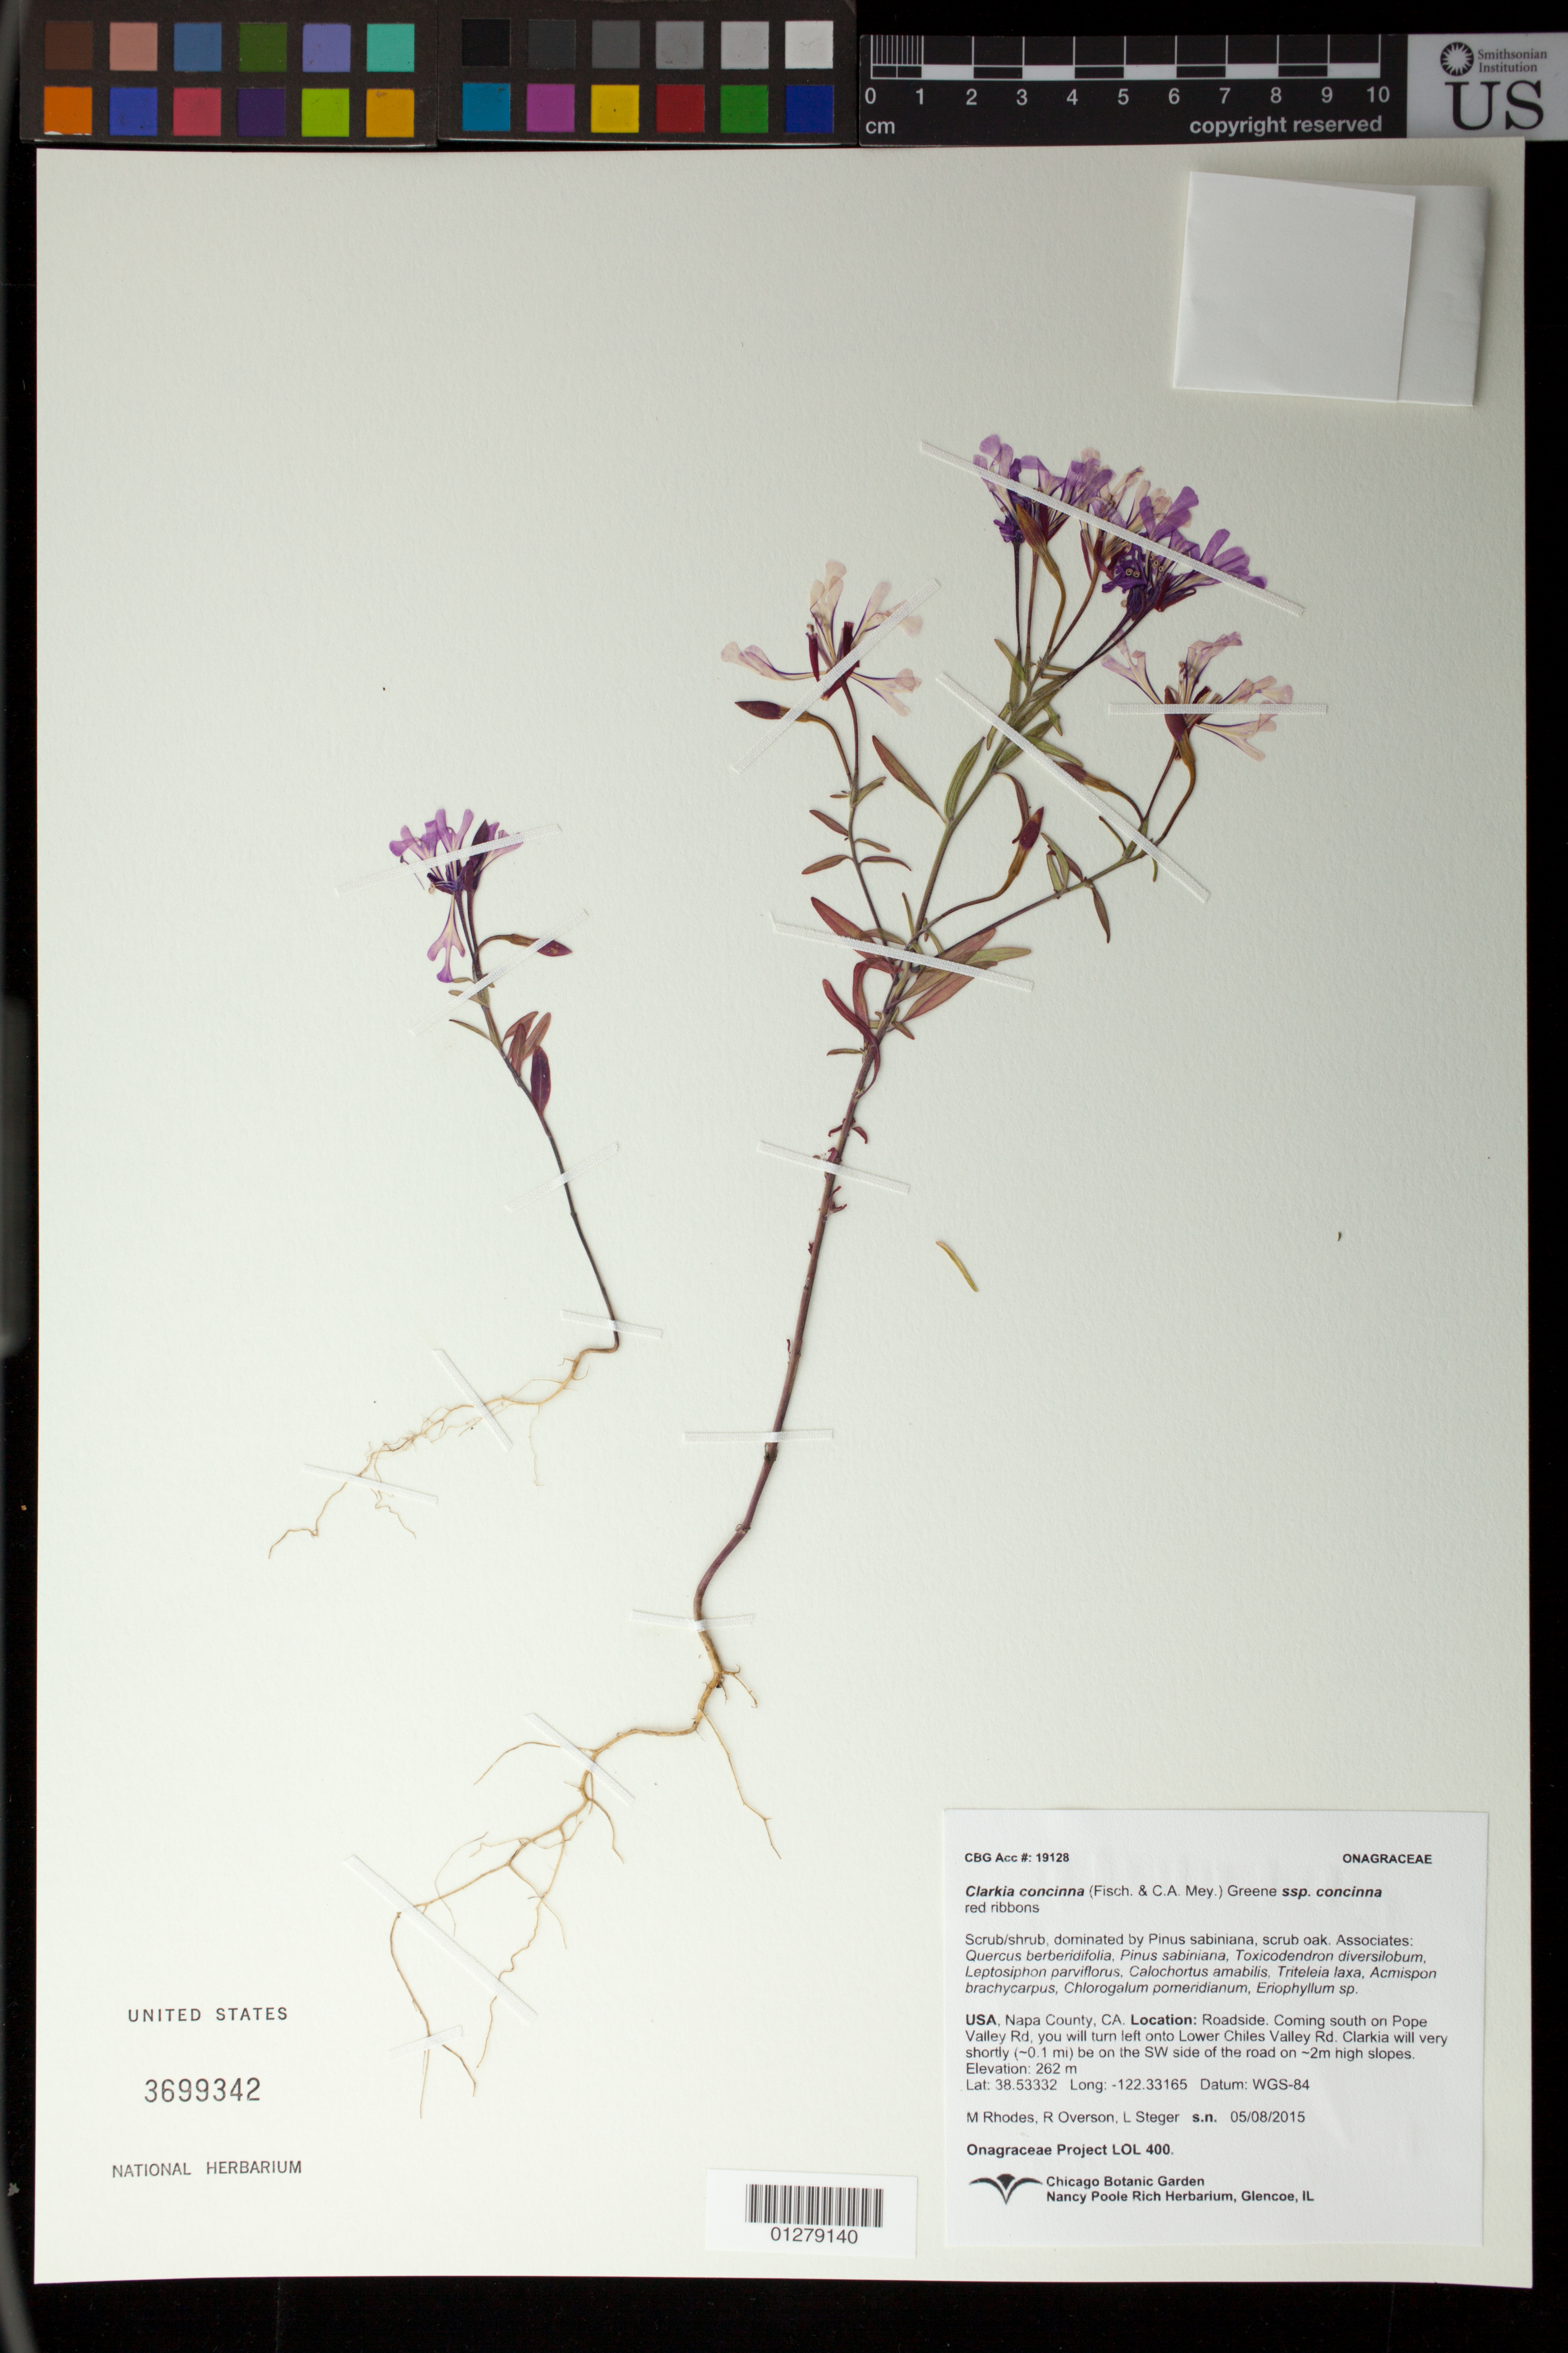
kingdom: Plantae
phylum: Tracheophyta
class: Magnoliopsida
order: Myrtales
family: Onagraceae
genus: Clarkia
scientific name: Clarkia concinna subsp. concinna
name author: (Fisch. & C.A. Mey.) Greene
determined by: Wagner, W. L., (BOT), Smithsonian Institution - National Museum of Natural History (UNITED STATES)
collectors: M. Rhodes, R. Overson & L. Steger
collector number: LOL 400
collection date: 2015-05-08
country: United States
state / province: California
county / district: Napa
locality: Coming south on Pope Valley Rd, you will turn left onto Lower Chiles Valley Rd. Clarkia will very shortly (~0.1 mi) be on the SW side of the road on ~2m high slopes.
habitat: Scrub/shrub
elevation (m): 262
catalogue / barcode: US 3699342